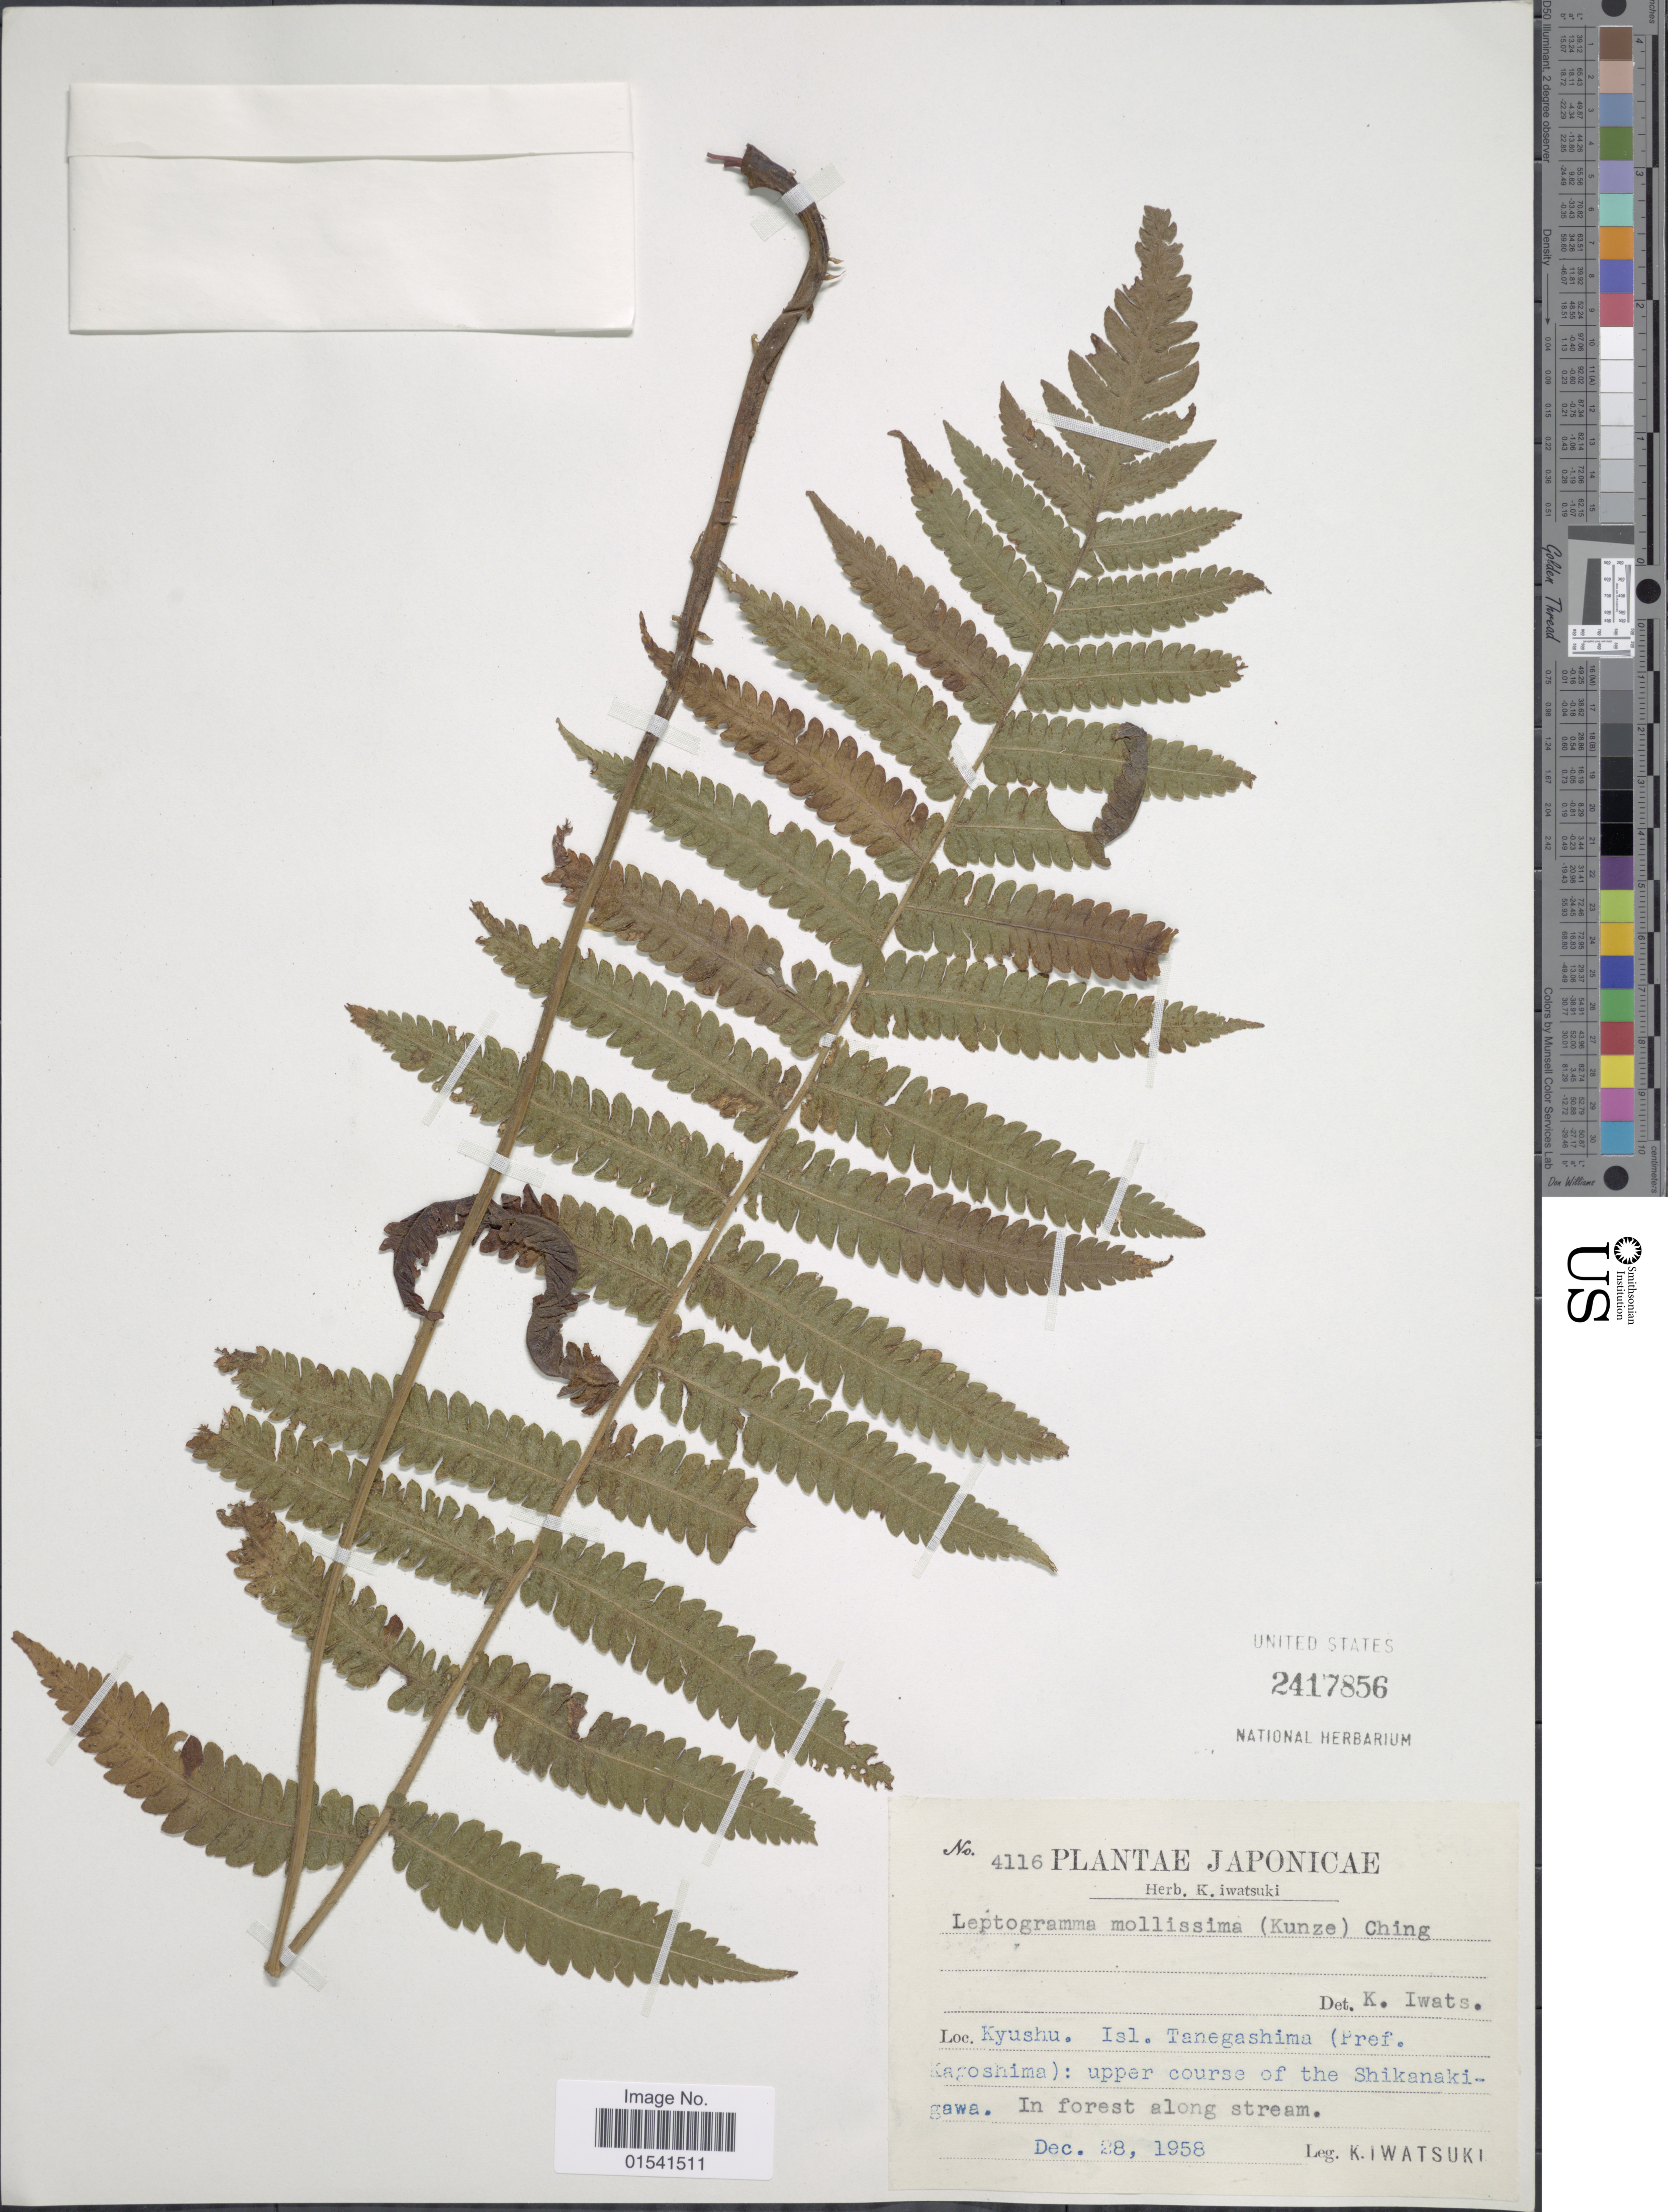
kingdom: Plantae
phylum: Tracheophyta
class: Polypodiopsida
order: Polypodiales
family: Thelypteridaceae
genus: Stegnogramma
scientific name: Stegnogramma mollissima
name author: (Fisch. ex Kunze) Fraser-Jenk.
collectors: K. Iwatsuki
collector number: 4116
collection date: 1958-12-28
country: Japan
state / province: Kagosima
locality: Kyushu Isl. Tanegashima (pref Kagoshima): upper course of the Shikanakigawa. In forest along stream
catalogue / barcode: US 2417856